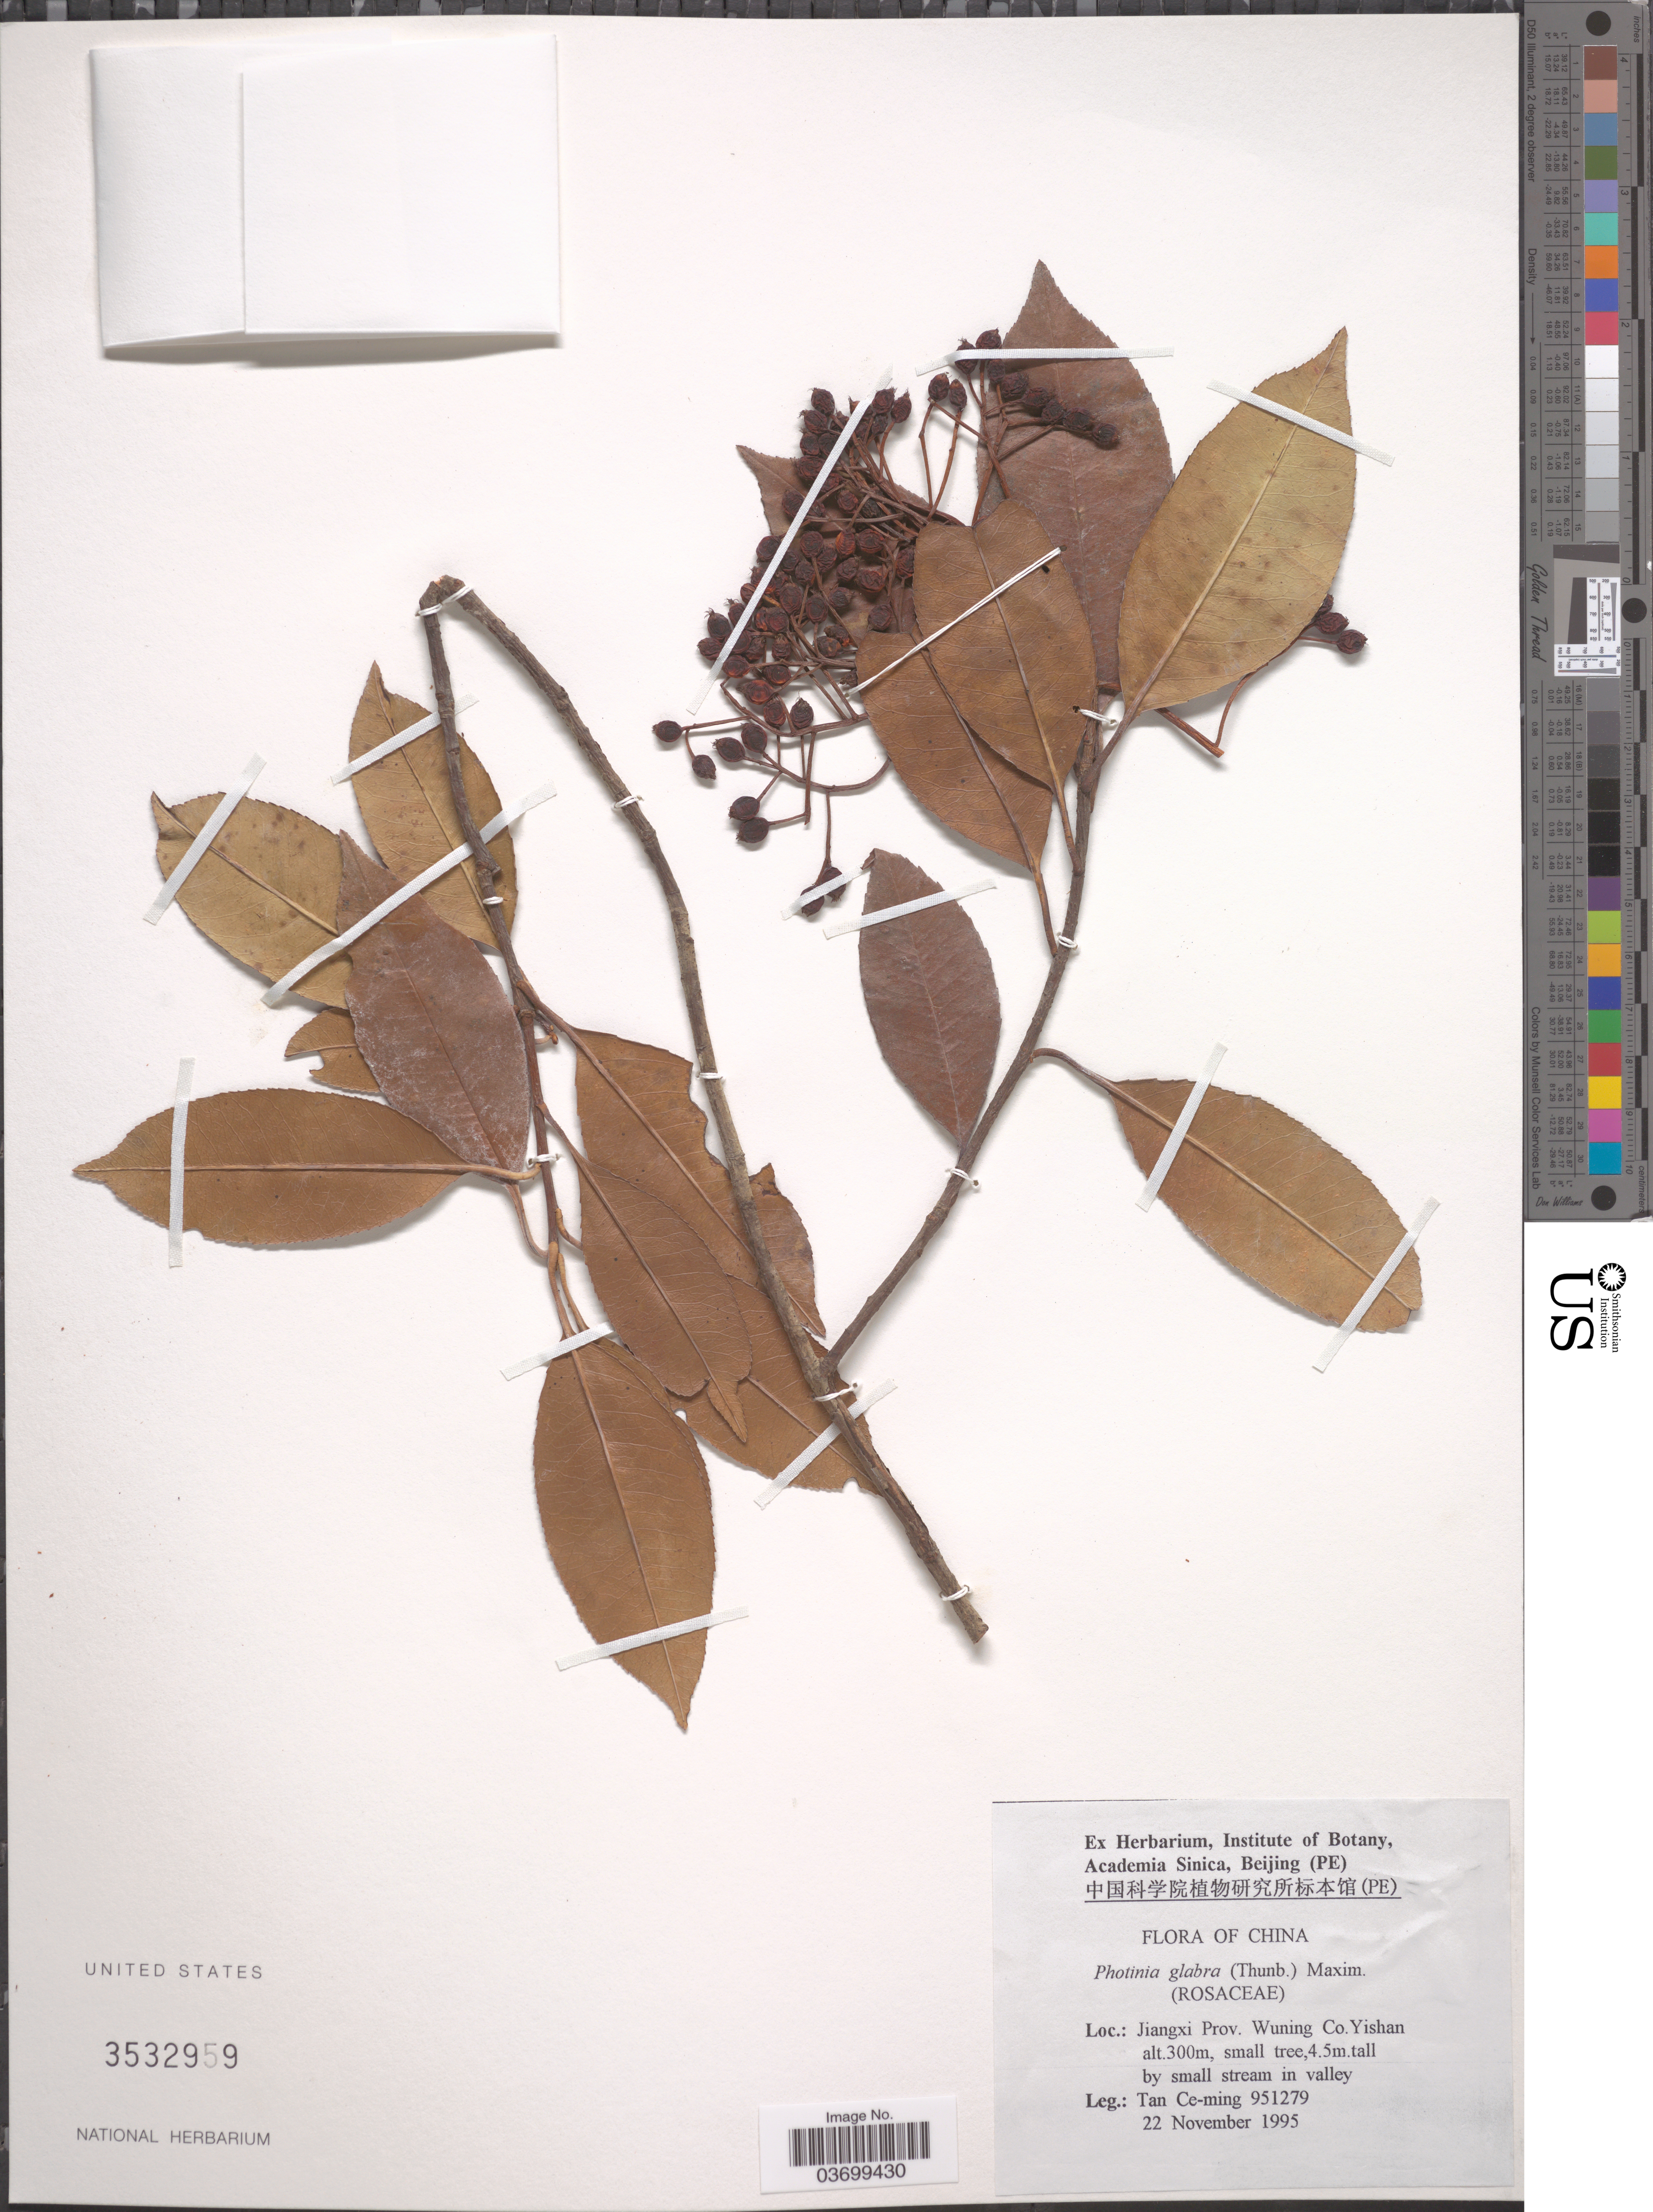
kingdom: Plantae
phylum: Tracheophyta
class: Magnoliopsida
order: Rosales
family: Rosaceae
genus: Photinia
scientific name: Photinia glabra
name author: (Thunb.) Jacob-Makoy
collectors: Tan Ce-Ming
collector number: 951279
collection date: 1995-11-22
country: China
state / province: Jiangxi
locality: Prov. Wuning Co. Yishan.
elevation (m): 300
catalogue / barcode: US 3532959